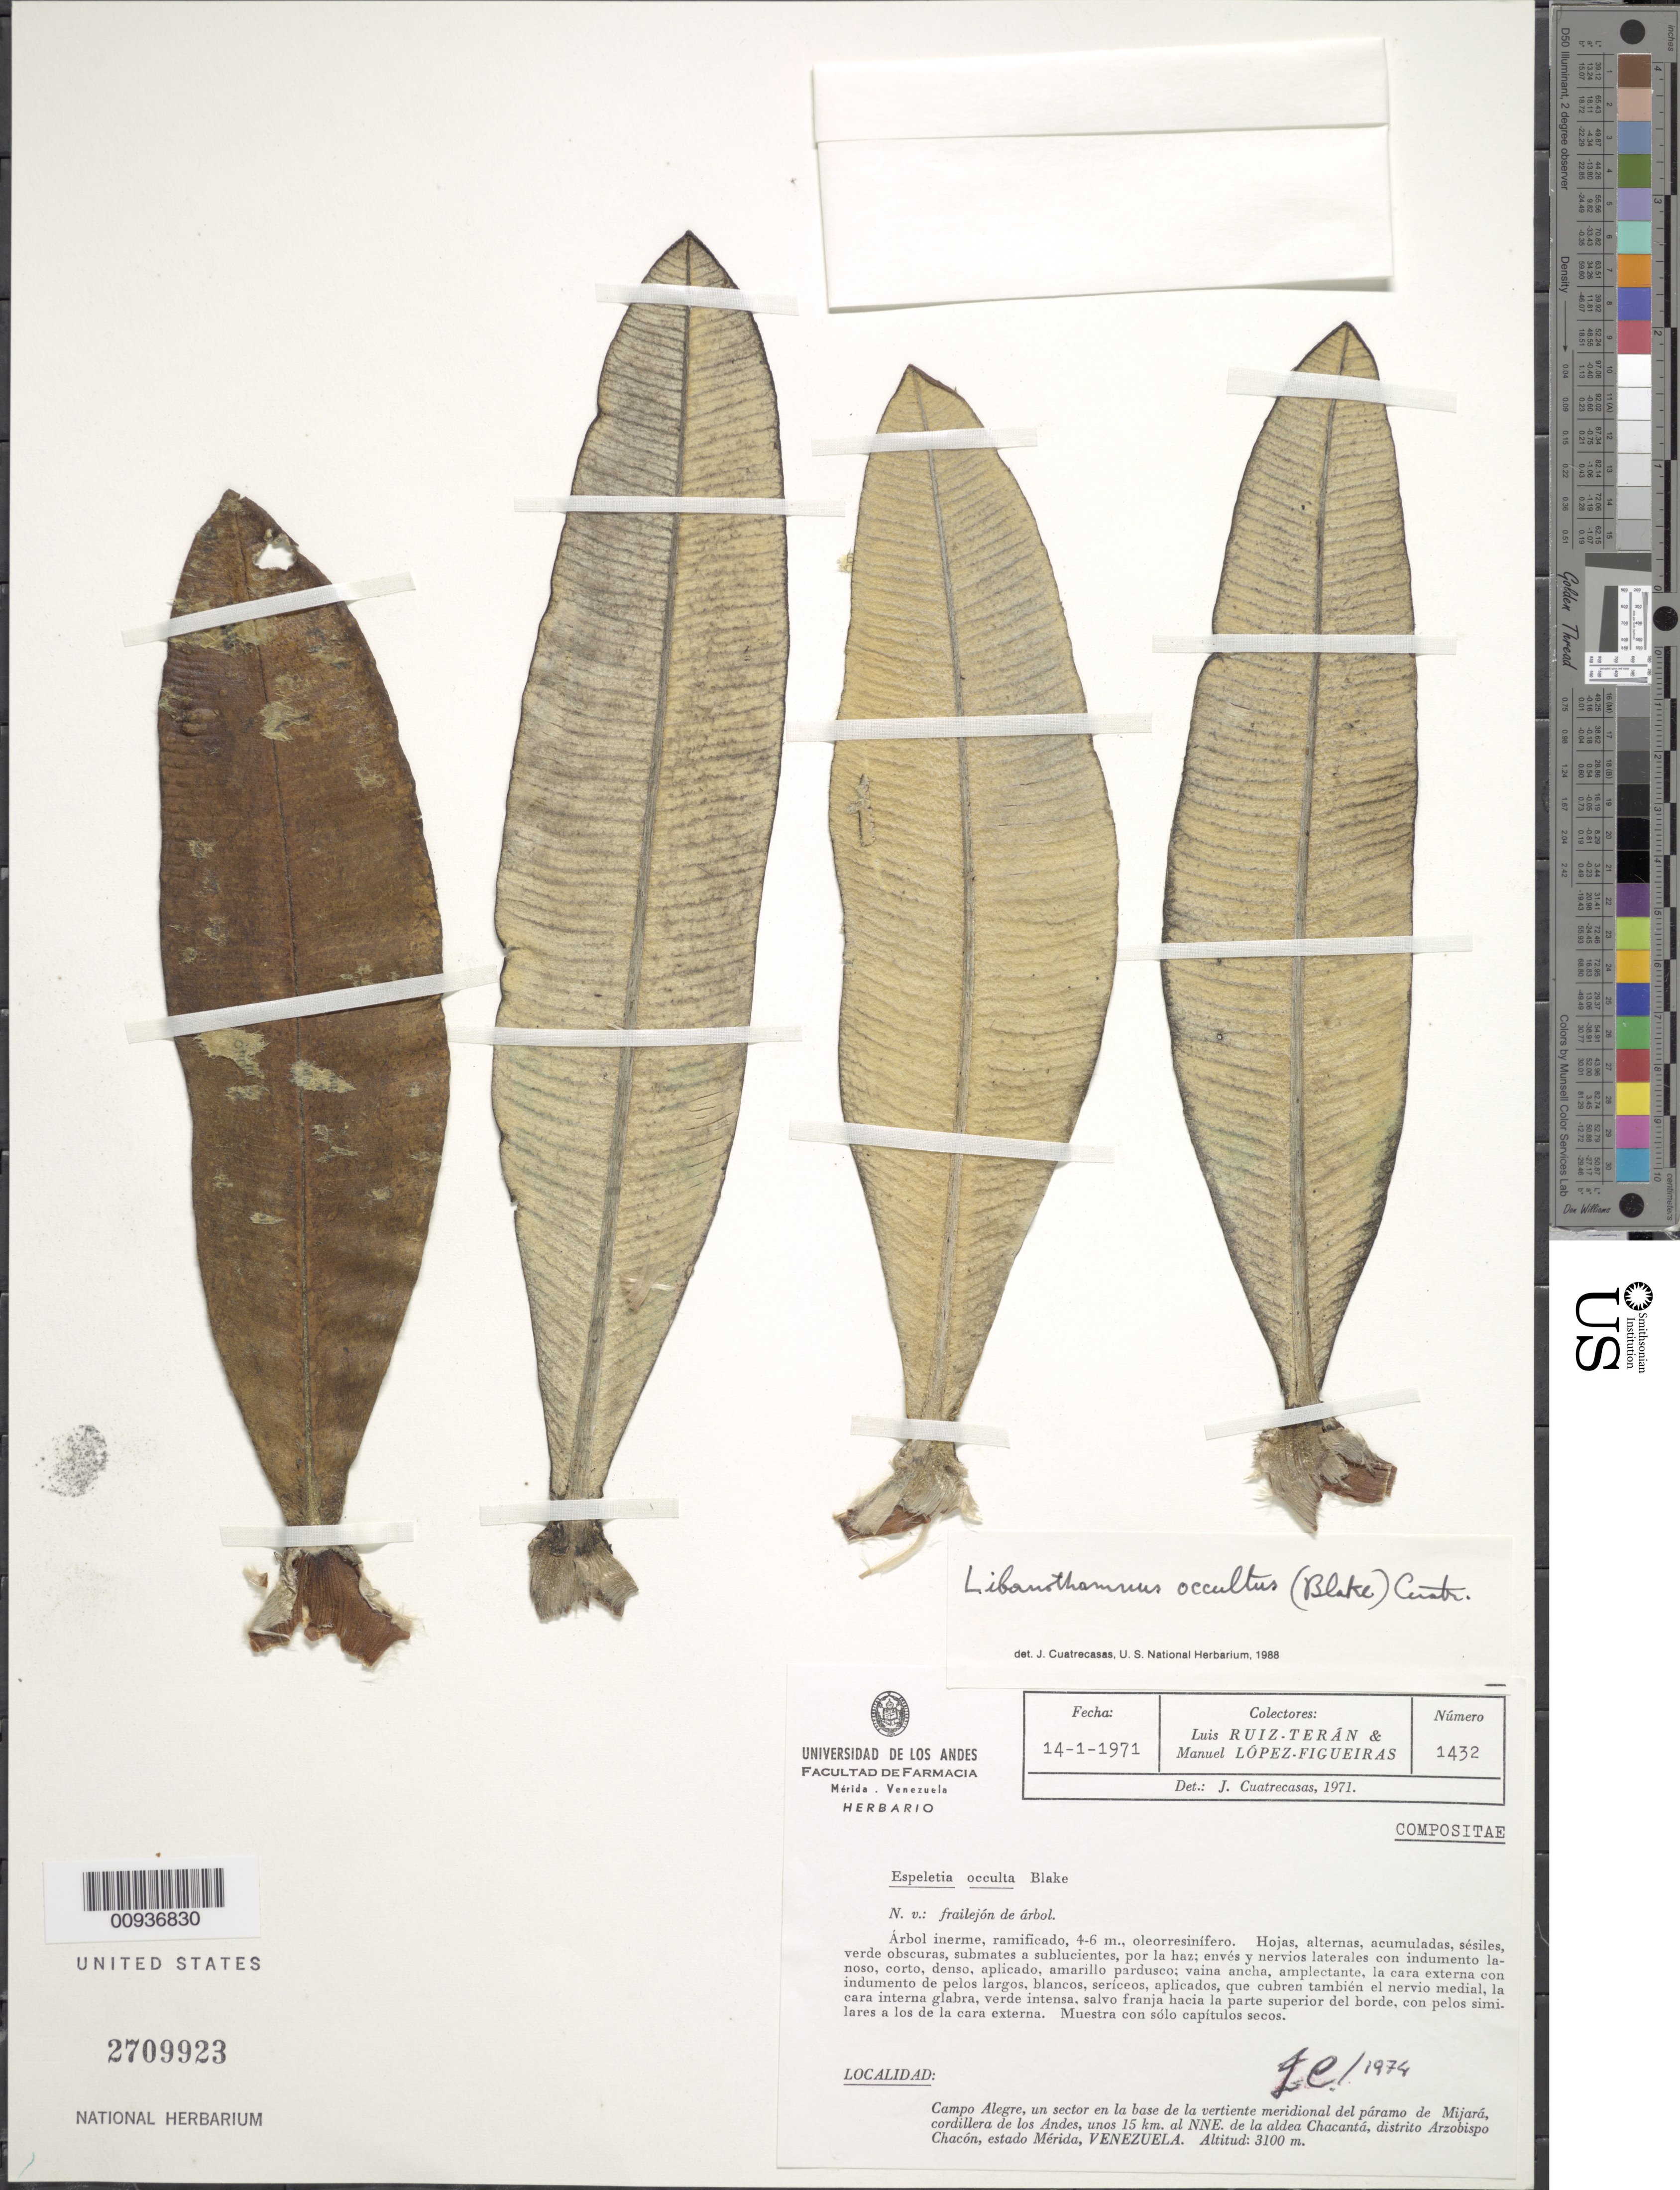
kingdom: Plantae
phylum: Tracheophyta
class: Magnoliopsida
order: Asterales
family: Asteraceae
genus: Libanothamnus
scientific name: Libanothamnus occultus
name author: (S.F. Blake) Cuatrec.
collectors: L. Teran & M. Lopéz-F.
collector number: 1432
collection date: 1971-01-14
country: Venezuela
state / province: Mérida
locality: Campo Alegre, paramo de Mijara, cordillera de los Andes, unos 15 km al NNE de la aldea Chacanta, Distrito Arzobispo Chacon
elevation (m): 3100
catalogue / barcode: US 2709923